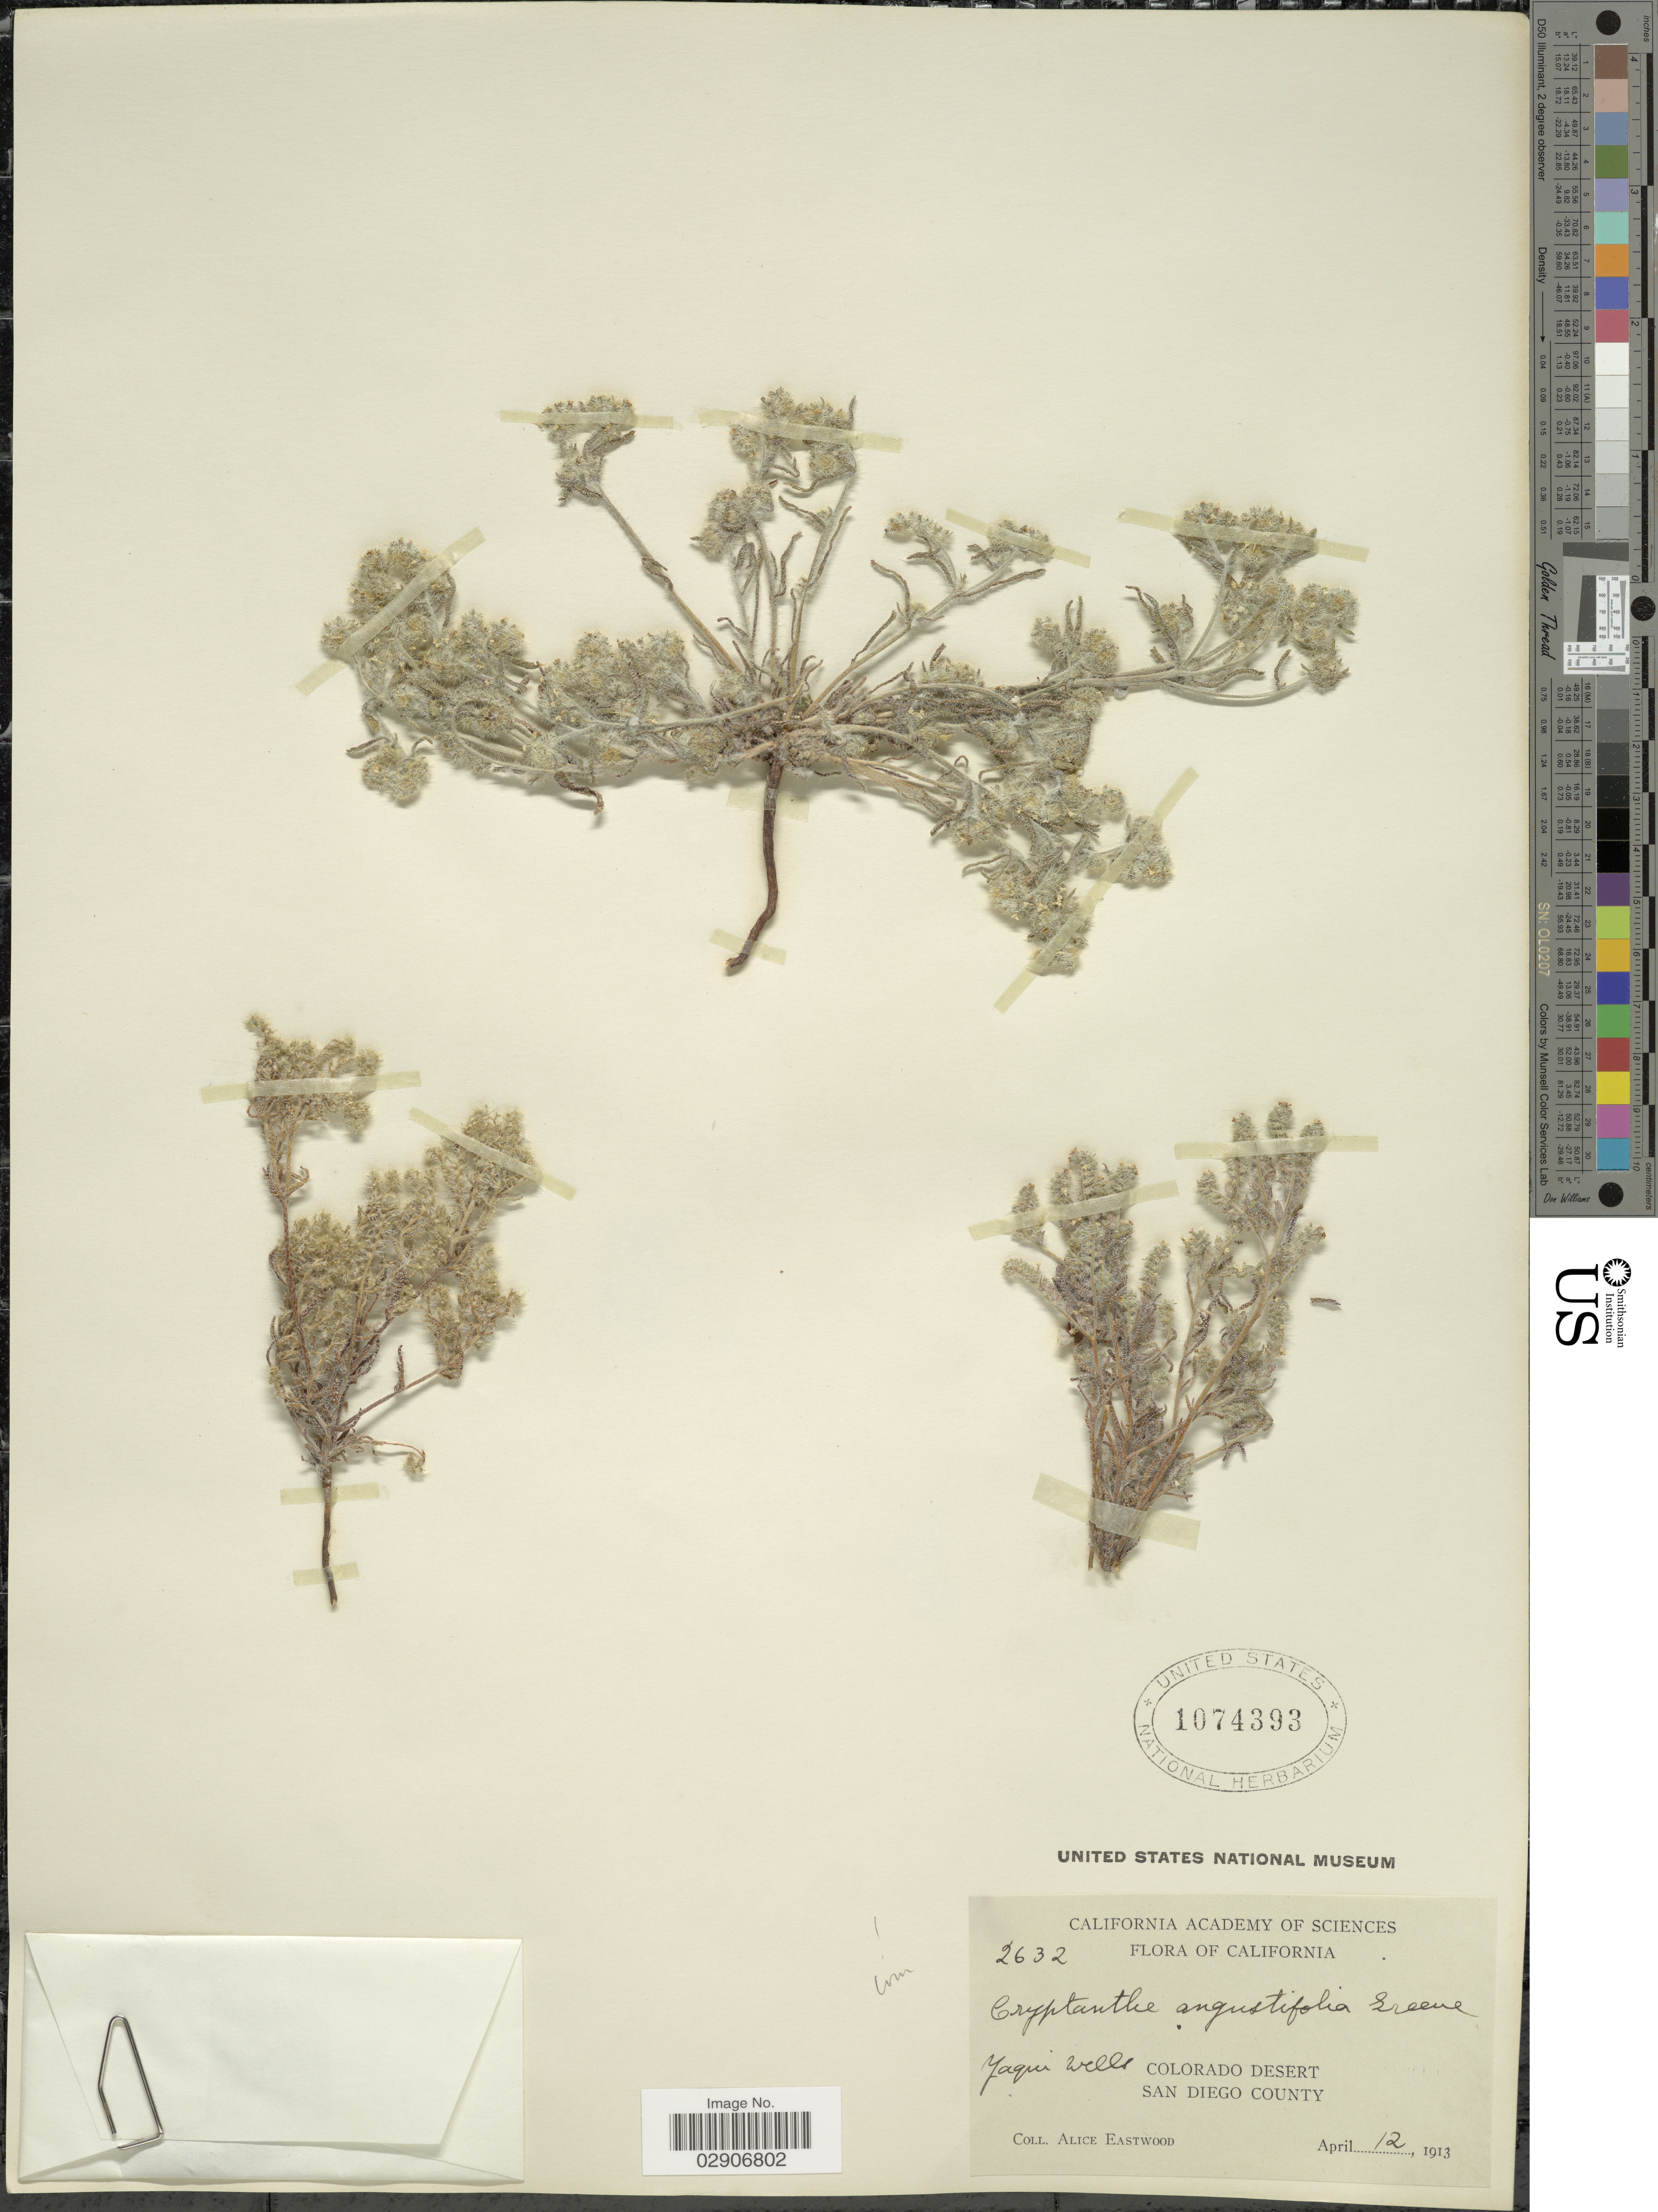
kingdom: Plantae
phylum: Tracheophyta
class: Magnoliopsida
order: Boraginales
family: Boraginaceae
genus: Cryptantha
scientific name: Cryptantha angustifolia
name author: (Torr.) Greene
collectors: A. Eastwood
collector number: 2632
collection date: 1913-04-12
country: United States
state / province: California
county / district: San Diego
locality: Yaqui wells. Colorado Desert. San Diego County.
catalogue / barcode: US 1074393